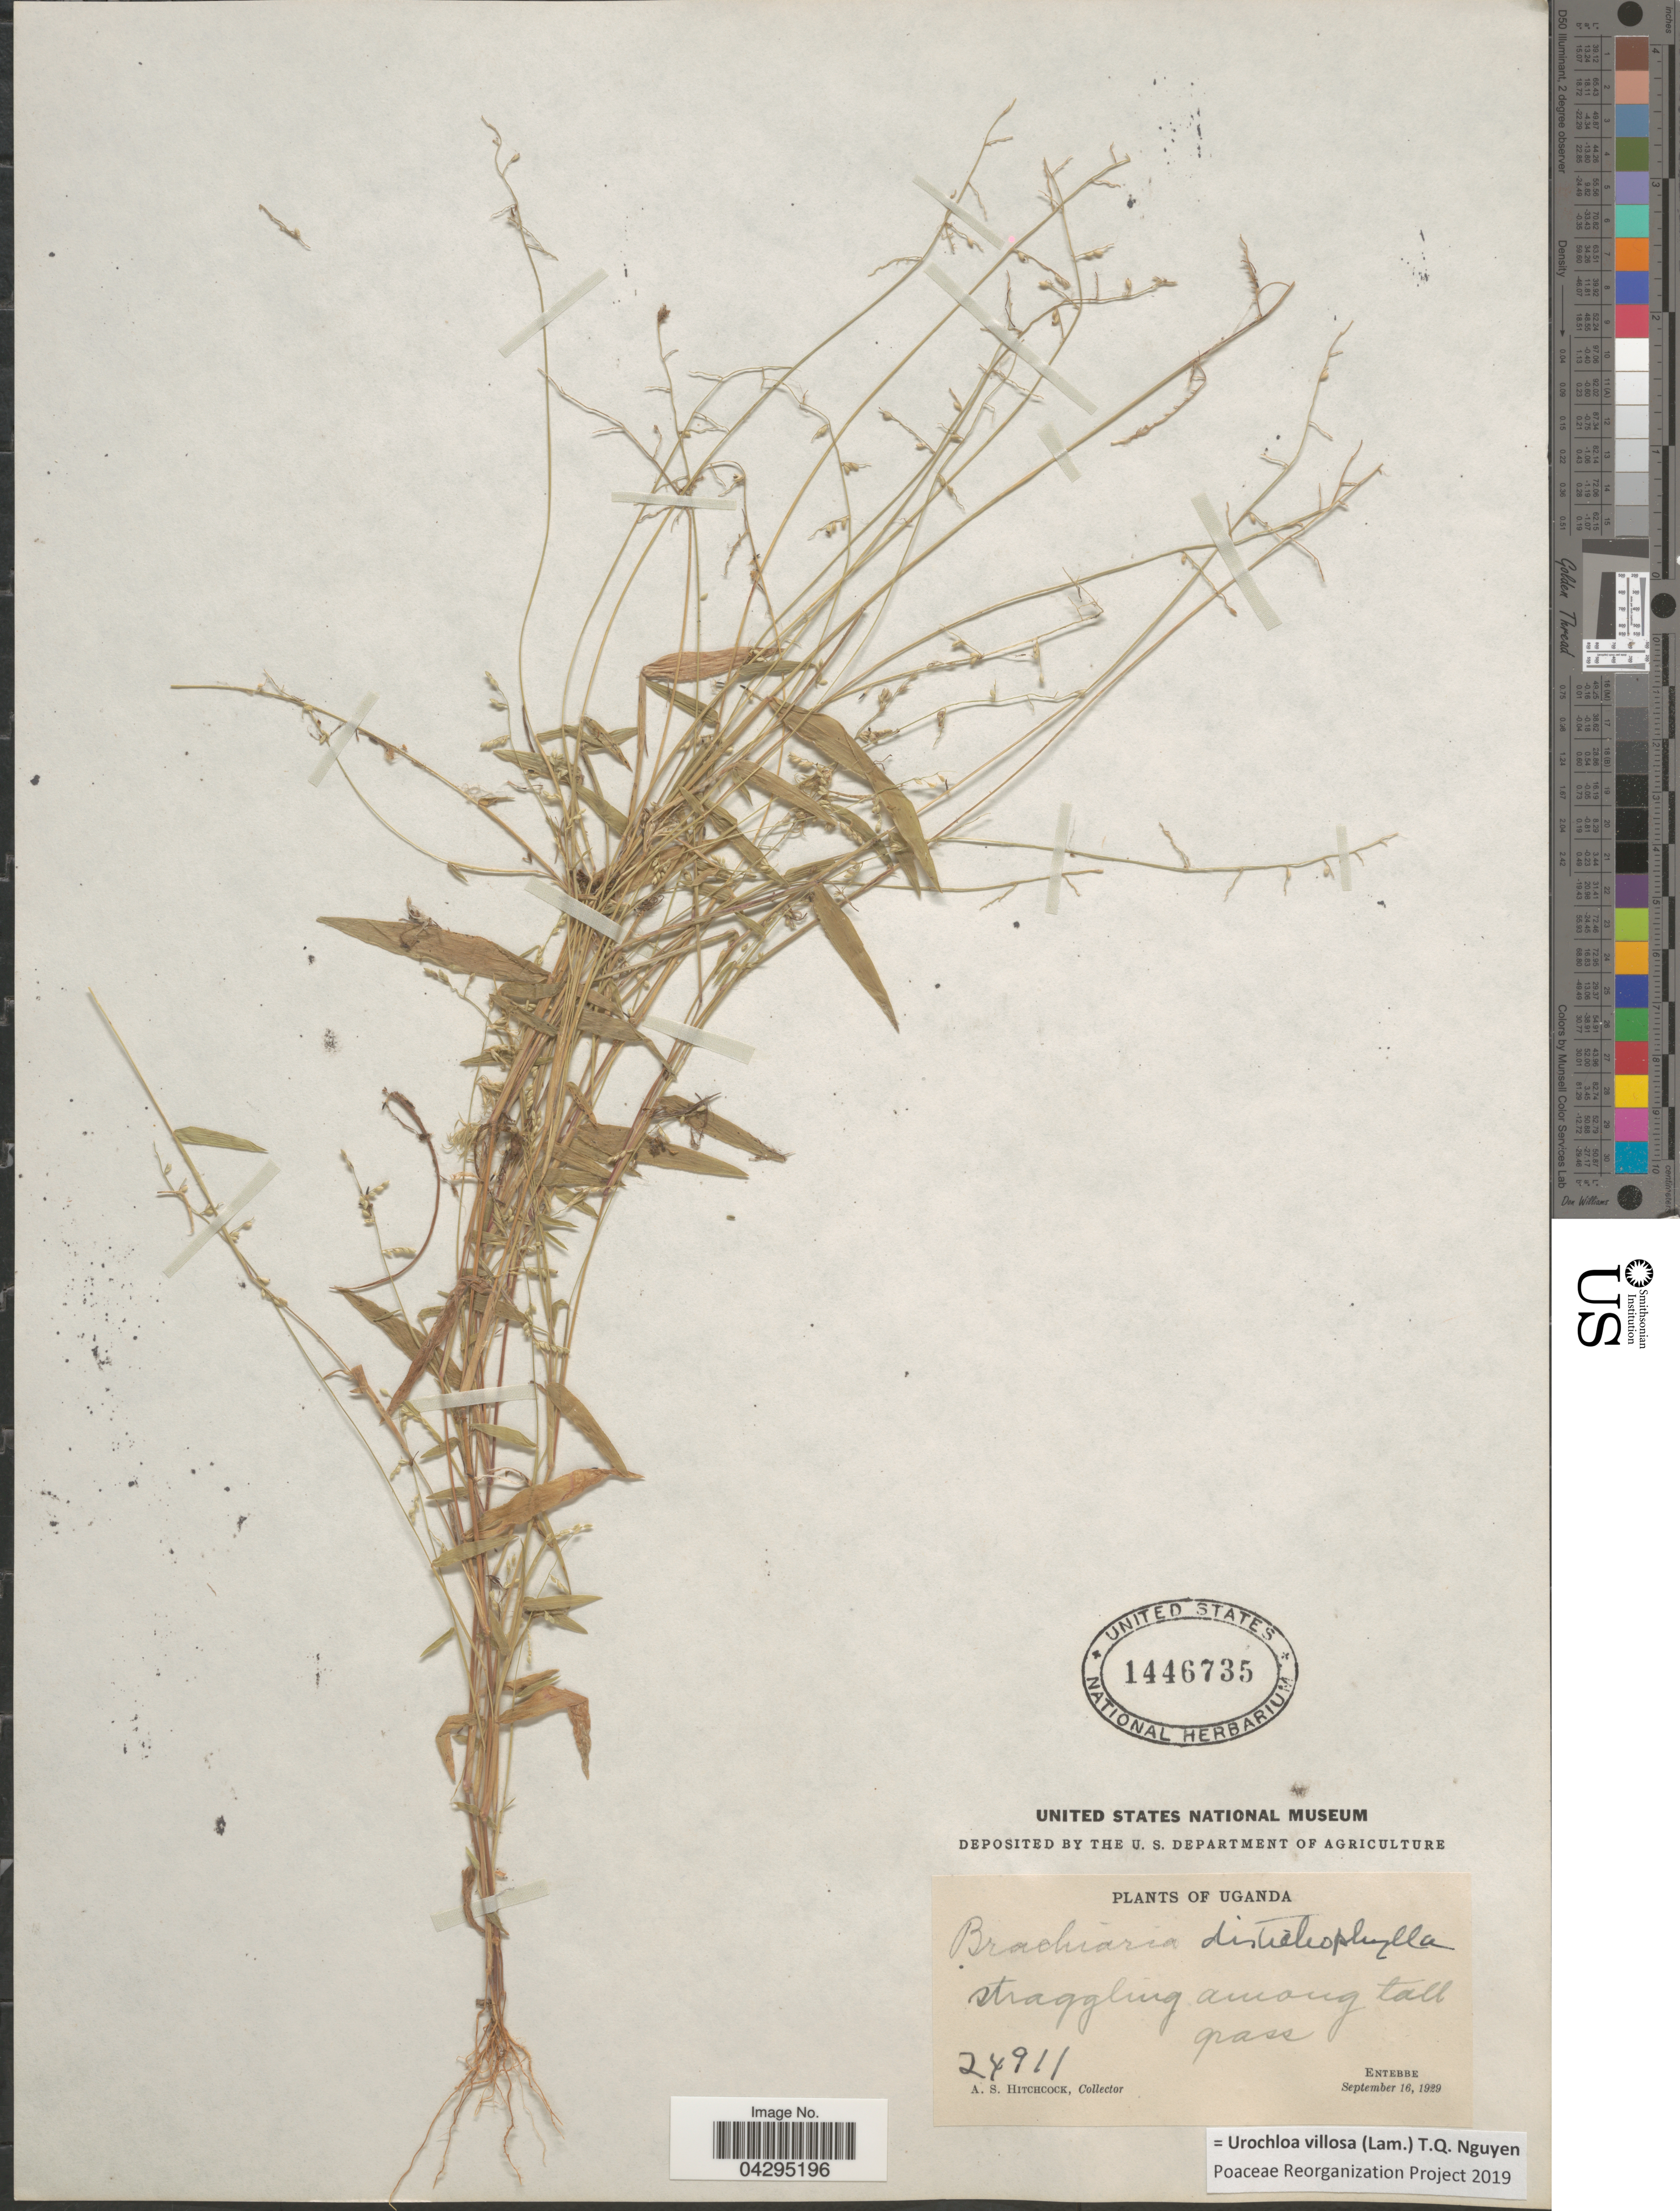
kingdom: Plantae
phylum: Tracheophyta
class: Liliopsida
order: Poales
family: Poaceae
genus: Urochloa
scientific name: Urochloa villosa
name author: (Lam.) T.Q. Nguyen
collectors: A. S. Hitchcock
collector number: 24911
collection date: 1929-09-16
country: Uganda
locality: Entebbe.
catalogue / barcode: US 1446735